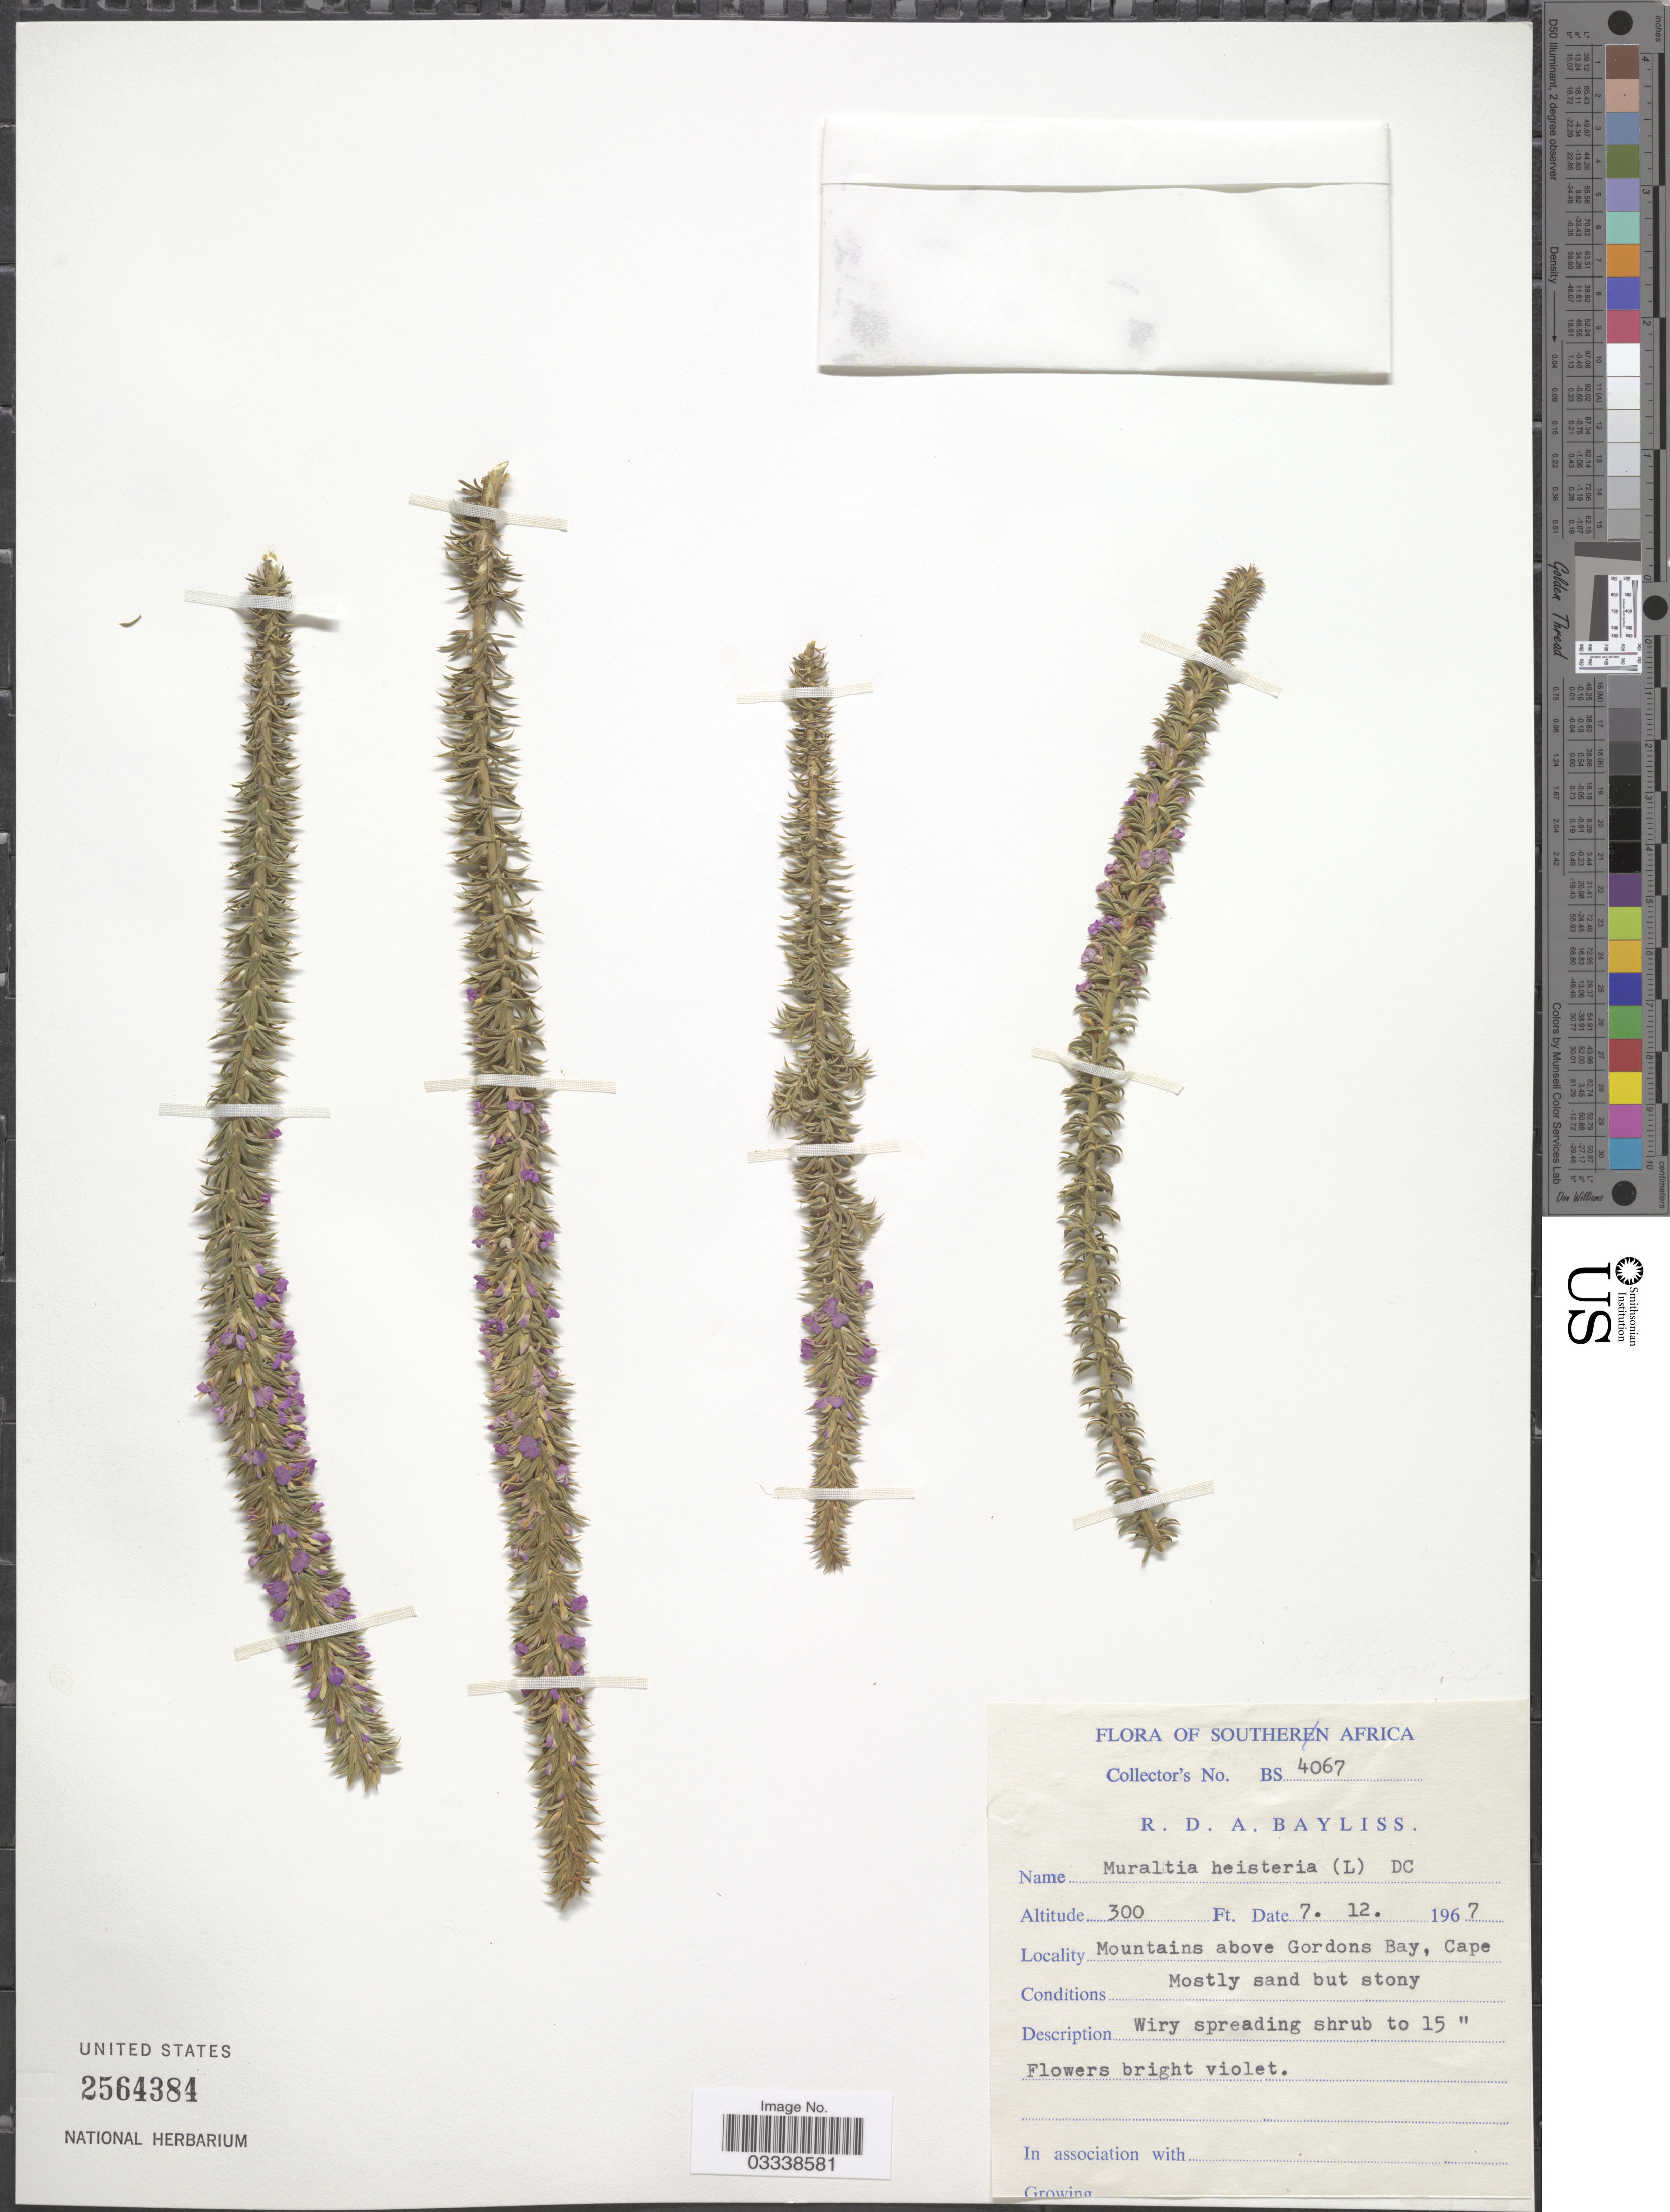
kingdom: Plantae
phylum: Tracheophyta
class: Magnoliopsida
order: Fabales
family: Polygalaceae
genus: Muraltia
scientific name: Muraltia heisteria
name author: (L.) DC.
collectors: R. Bayliss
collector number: BS4067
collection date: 1967-12-07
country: South Africa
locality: Southern Africa, Mountains above Gordons Bay, Cape.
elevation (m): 91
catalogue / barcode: US 2564384